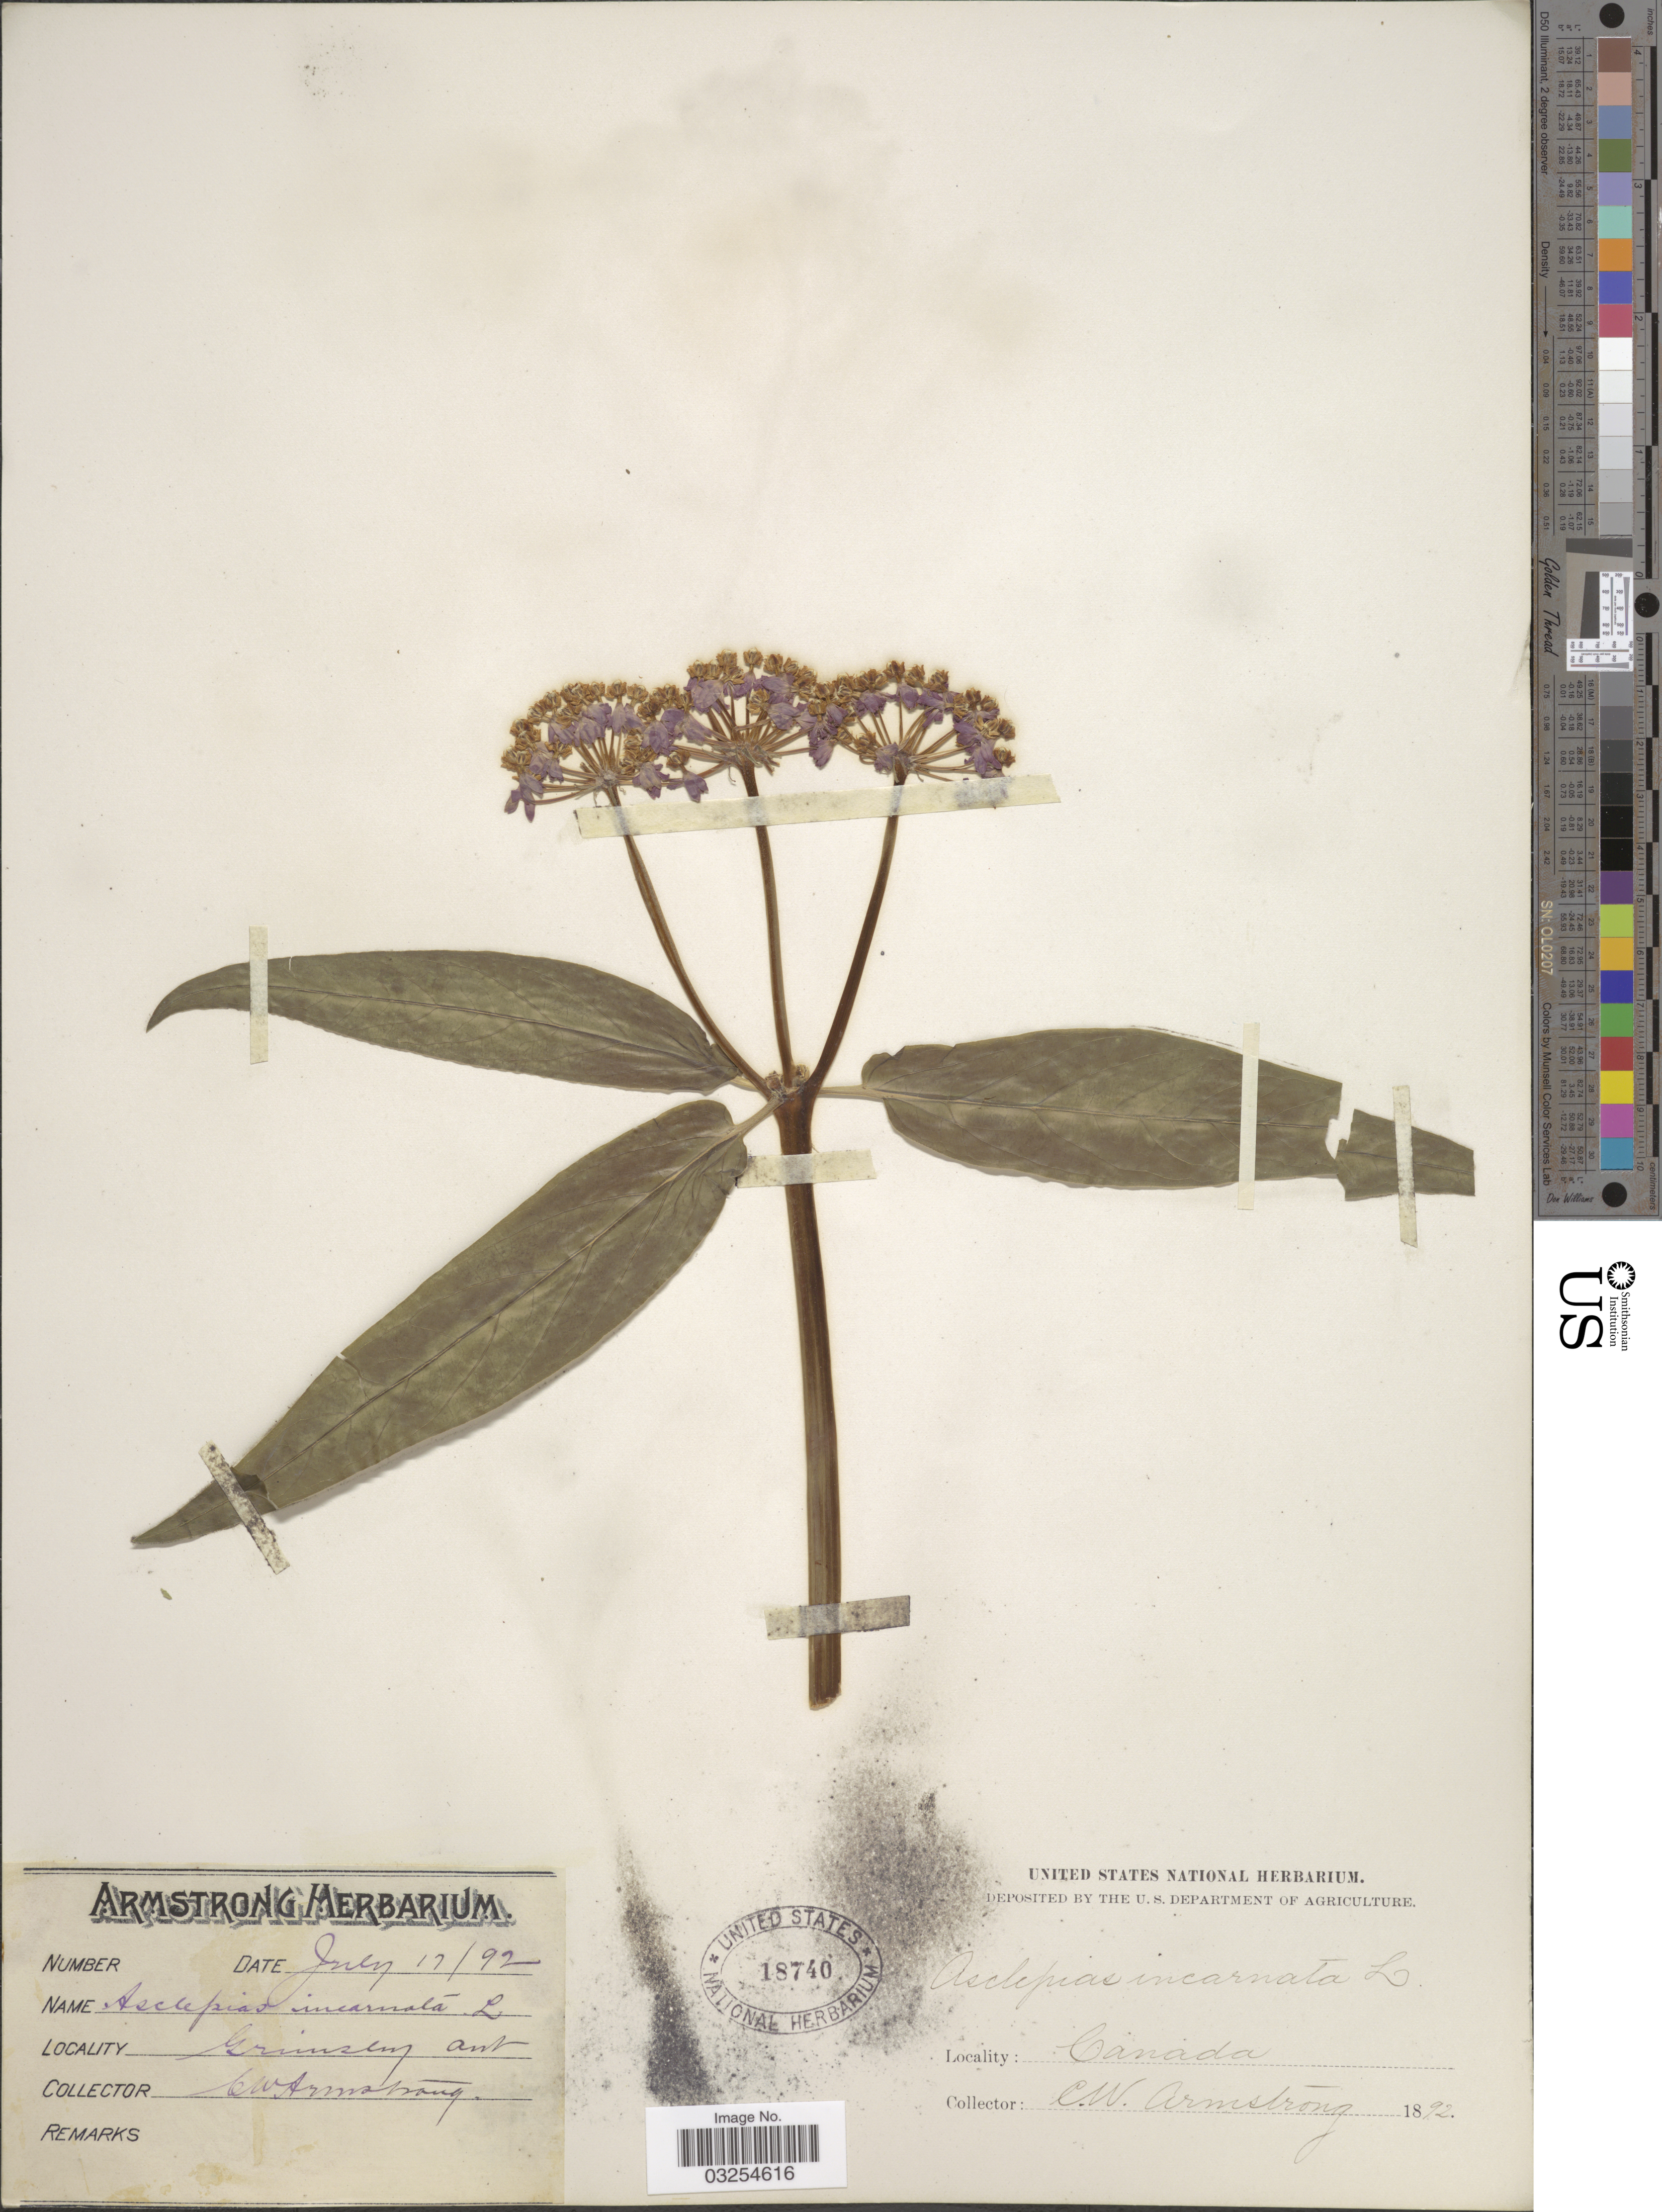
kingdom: Plantae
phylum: Tracheophyta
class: Magnoliopsida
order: Gentianales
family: Apocynaceae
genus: Asclepias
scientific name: Asclepias incarnata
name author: L.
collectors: C. W. Armstrong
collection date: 1892-07-17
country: Canada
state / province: Ontario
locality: Grimsby.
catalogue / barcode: US 18740